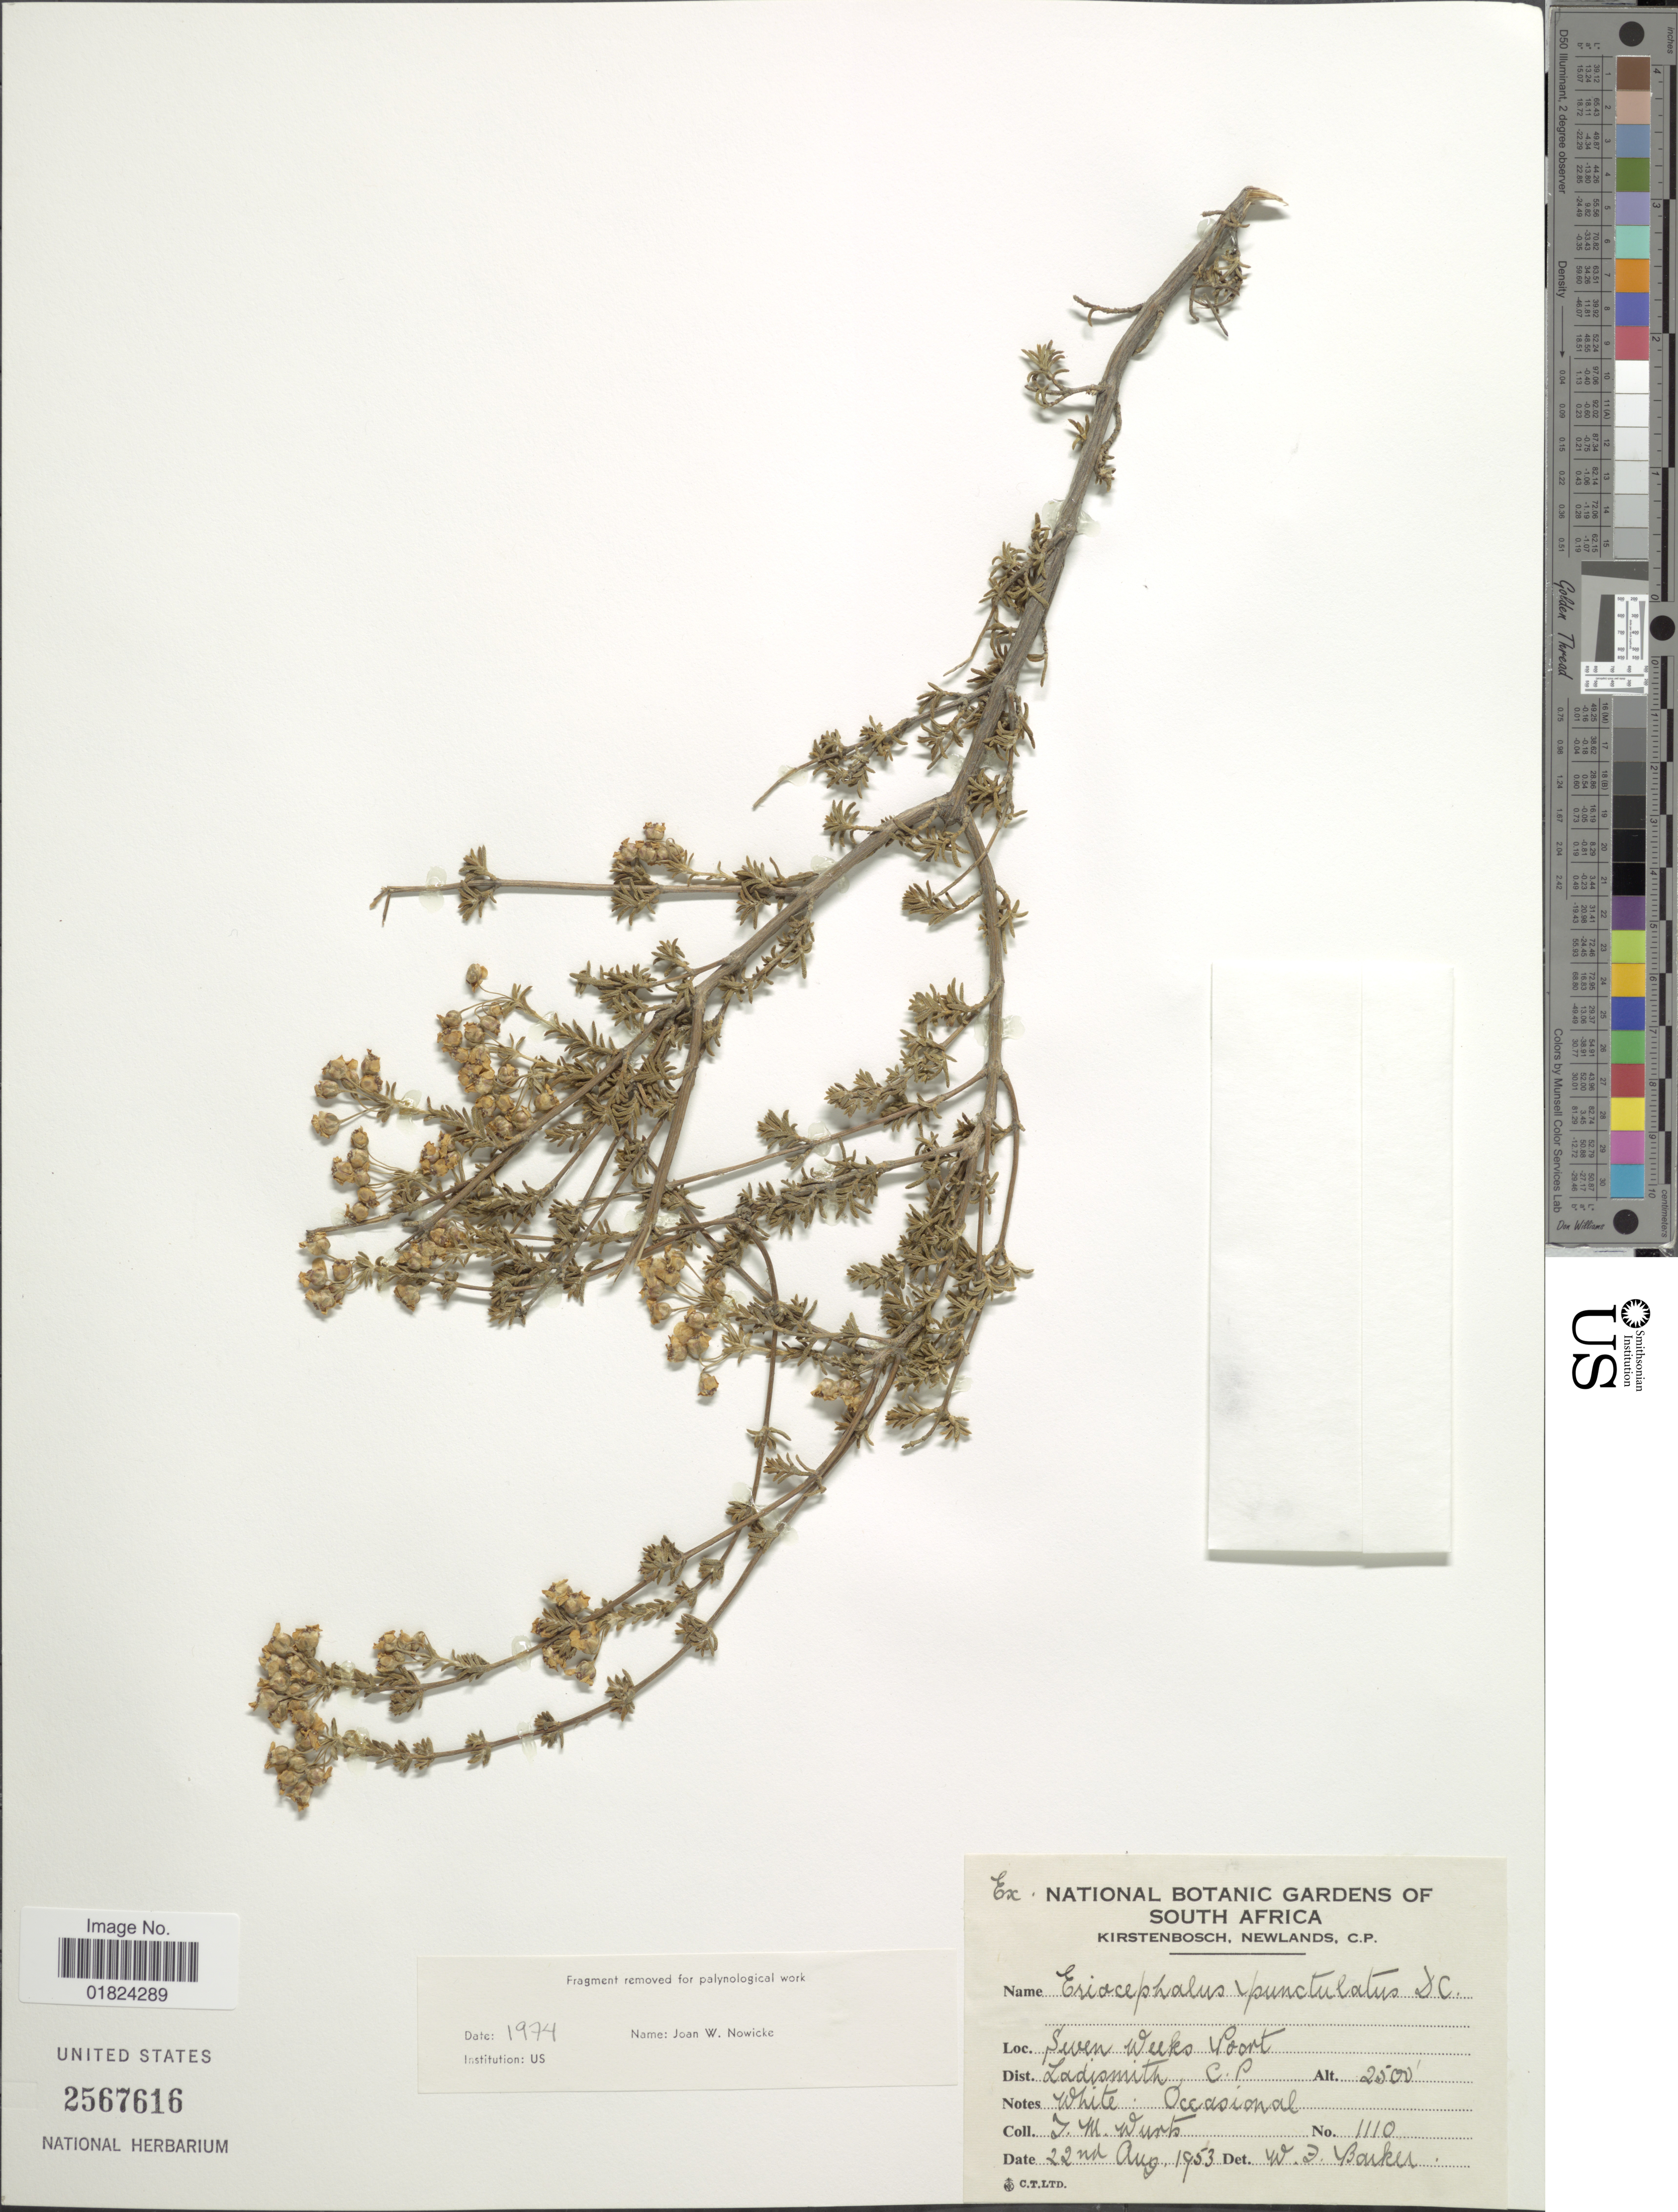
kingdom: Plantae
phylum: Tracheophyta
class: Magnoliopsida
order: Asterales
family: Asteraceae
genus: Eriocephalus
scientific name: Eriocephalus punctulatus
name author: DC.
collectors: J. Wurts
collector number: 1110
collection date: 1953-08-22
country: South Africa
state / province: Western Cape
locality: Seven Weeks Poort, Dist. Ladismith.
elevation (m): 762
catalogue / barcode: US 2567616